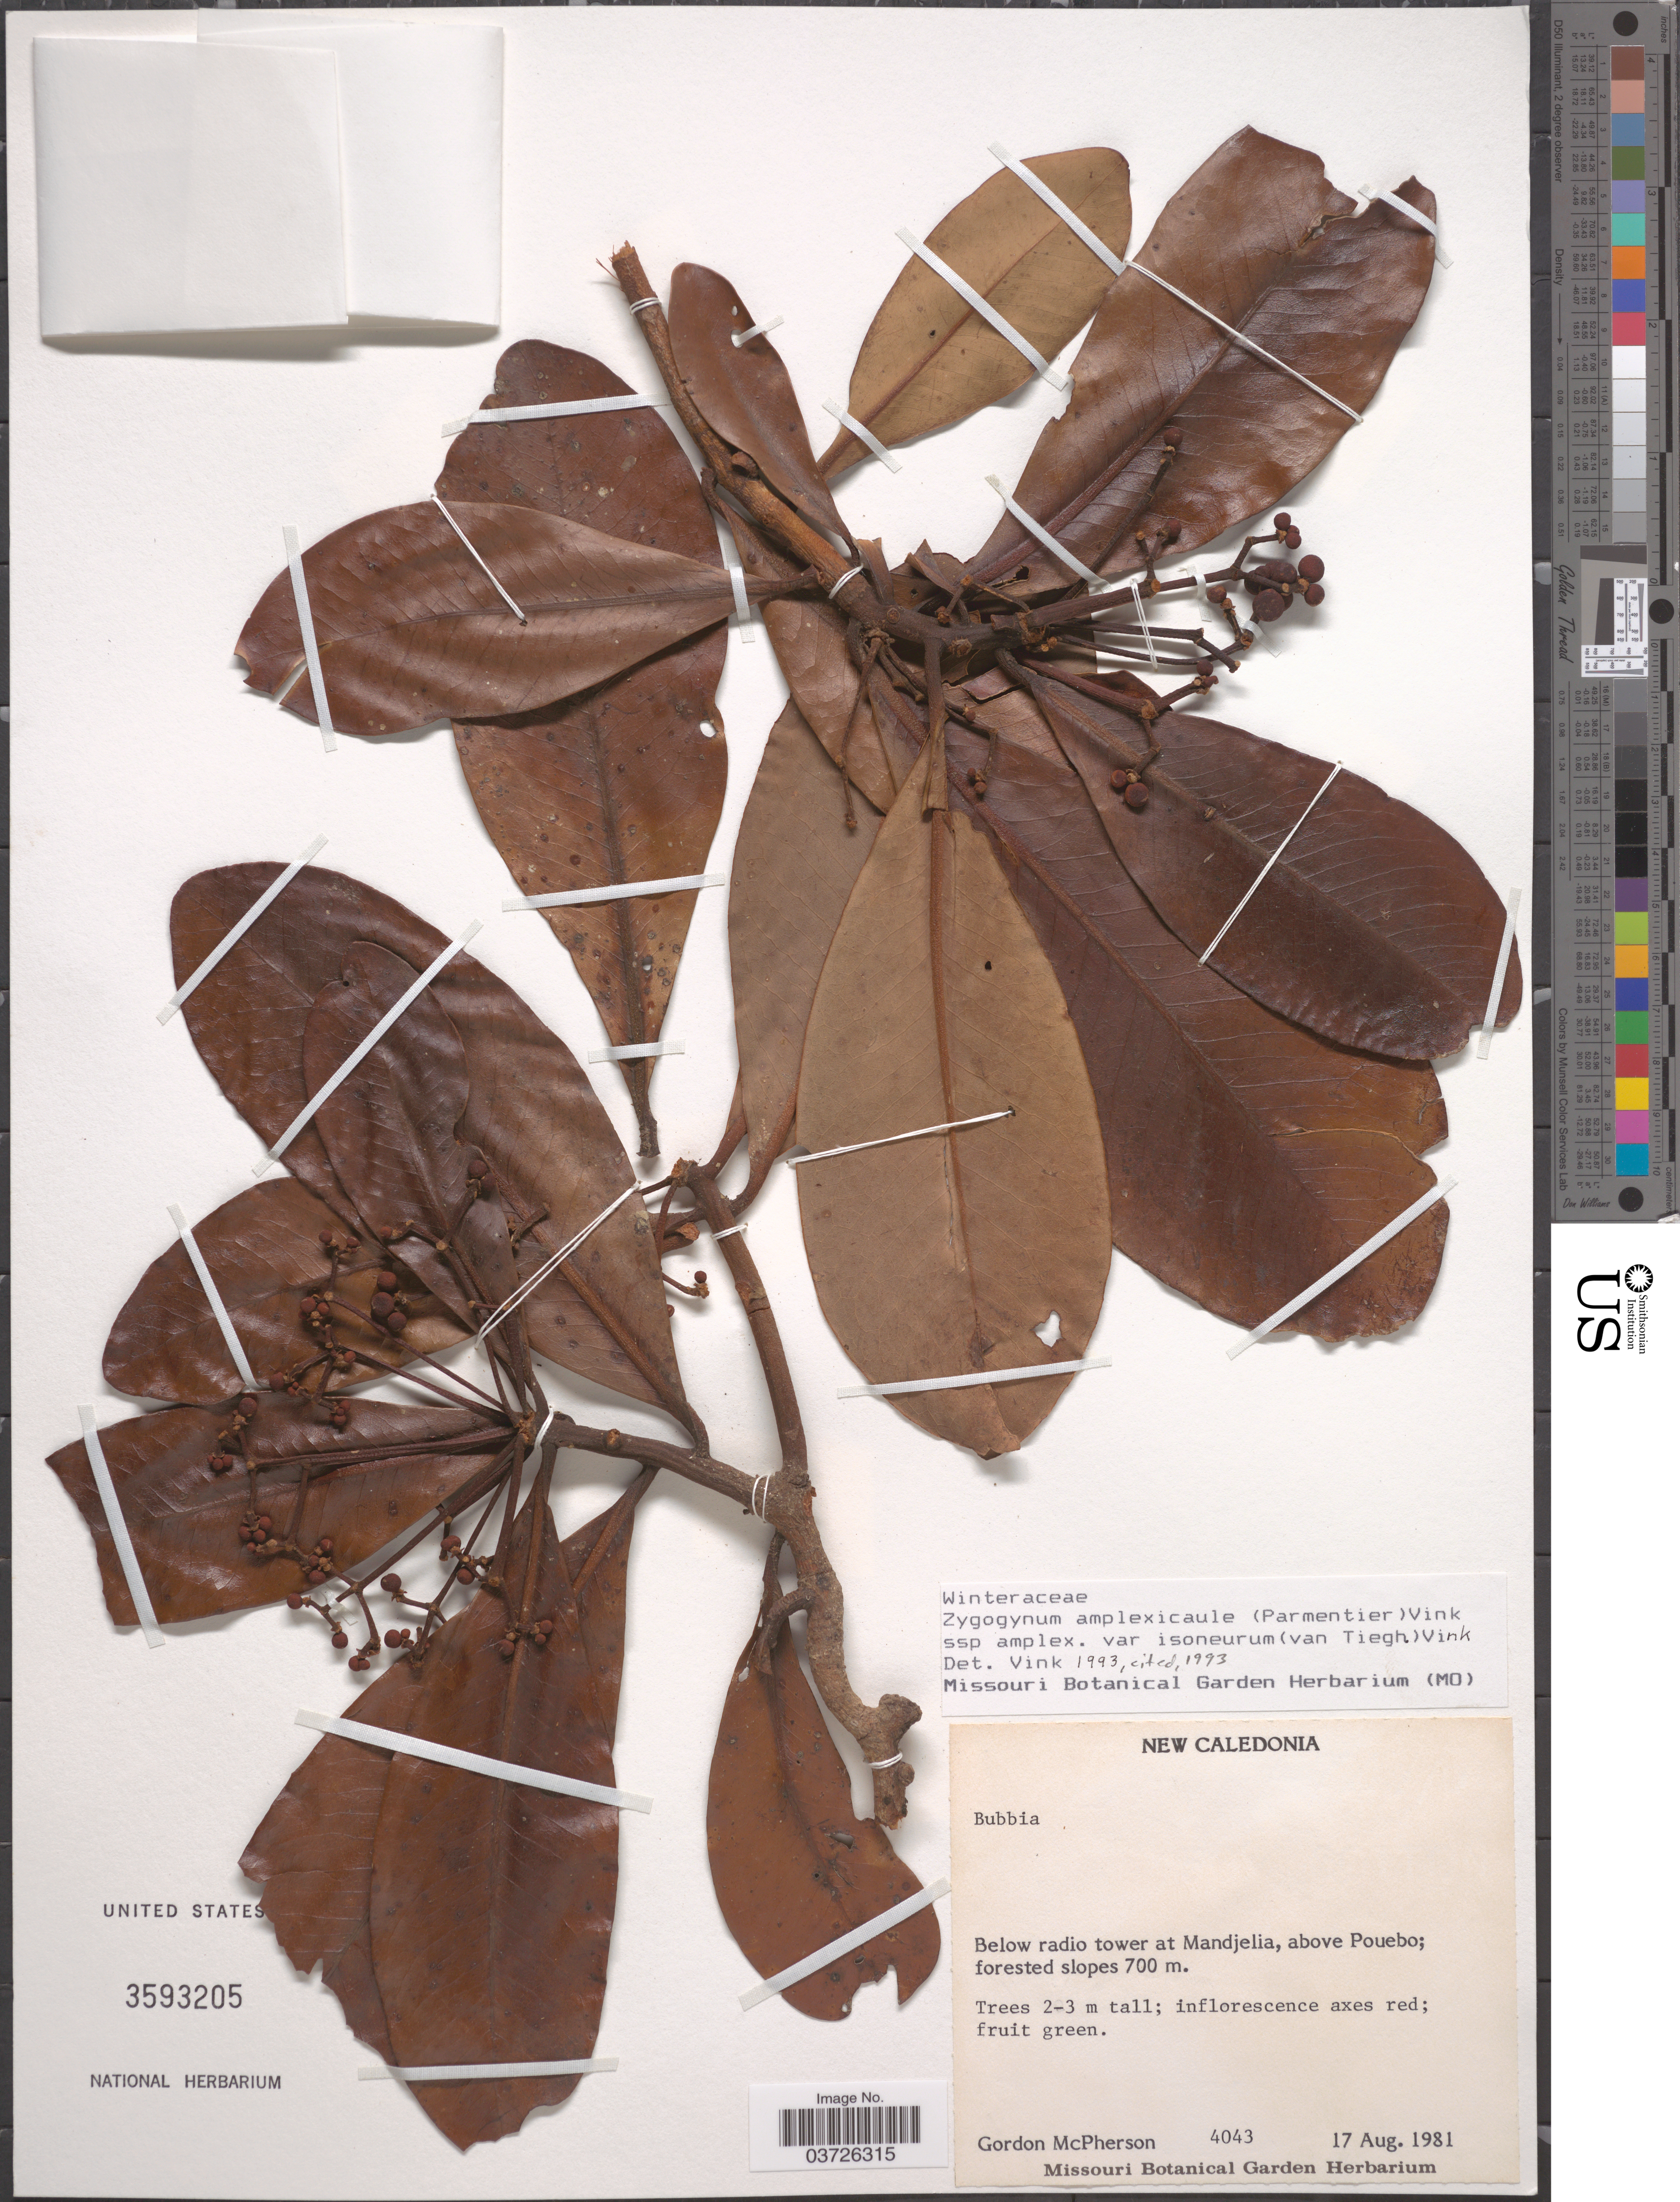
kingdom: Plantae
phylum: Tracheophyta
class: Magnoliopsida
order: Canellales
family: Winteraceae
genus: Zygogynum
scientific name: Zygogynum argenteum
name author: (A.C. Sm.) Vink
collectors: G. D. McPherson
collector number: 4043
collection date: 1981-08-17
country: New Caledonia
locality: Below radio tower at Mandjelia, above Pouebo.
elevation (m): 700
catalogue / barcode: US 3593205